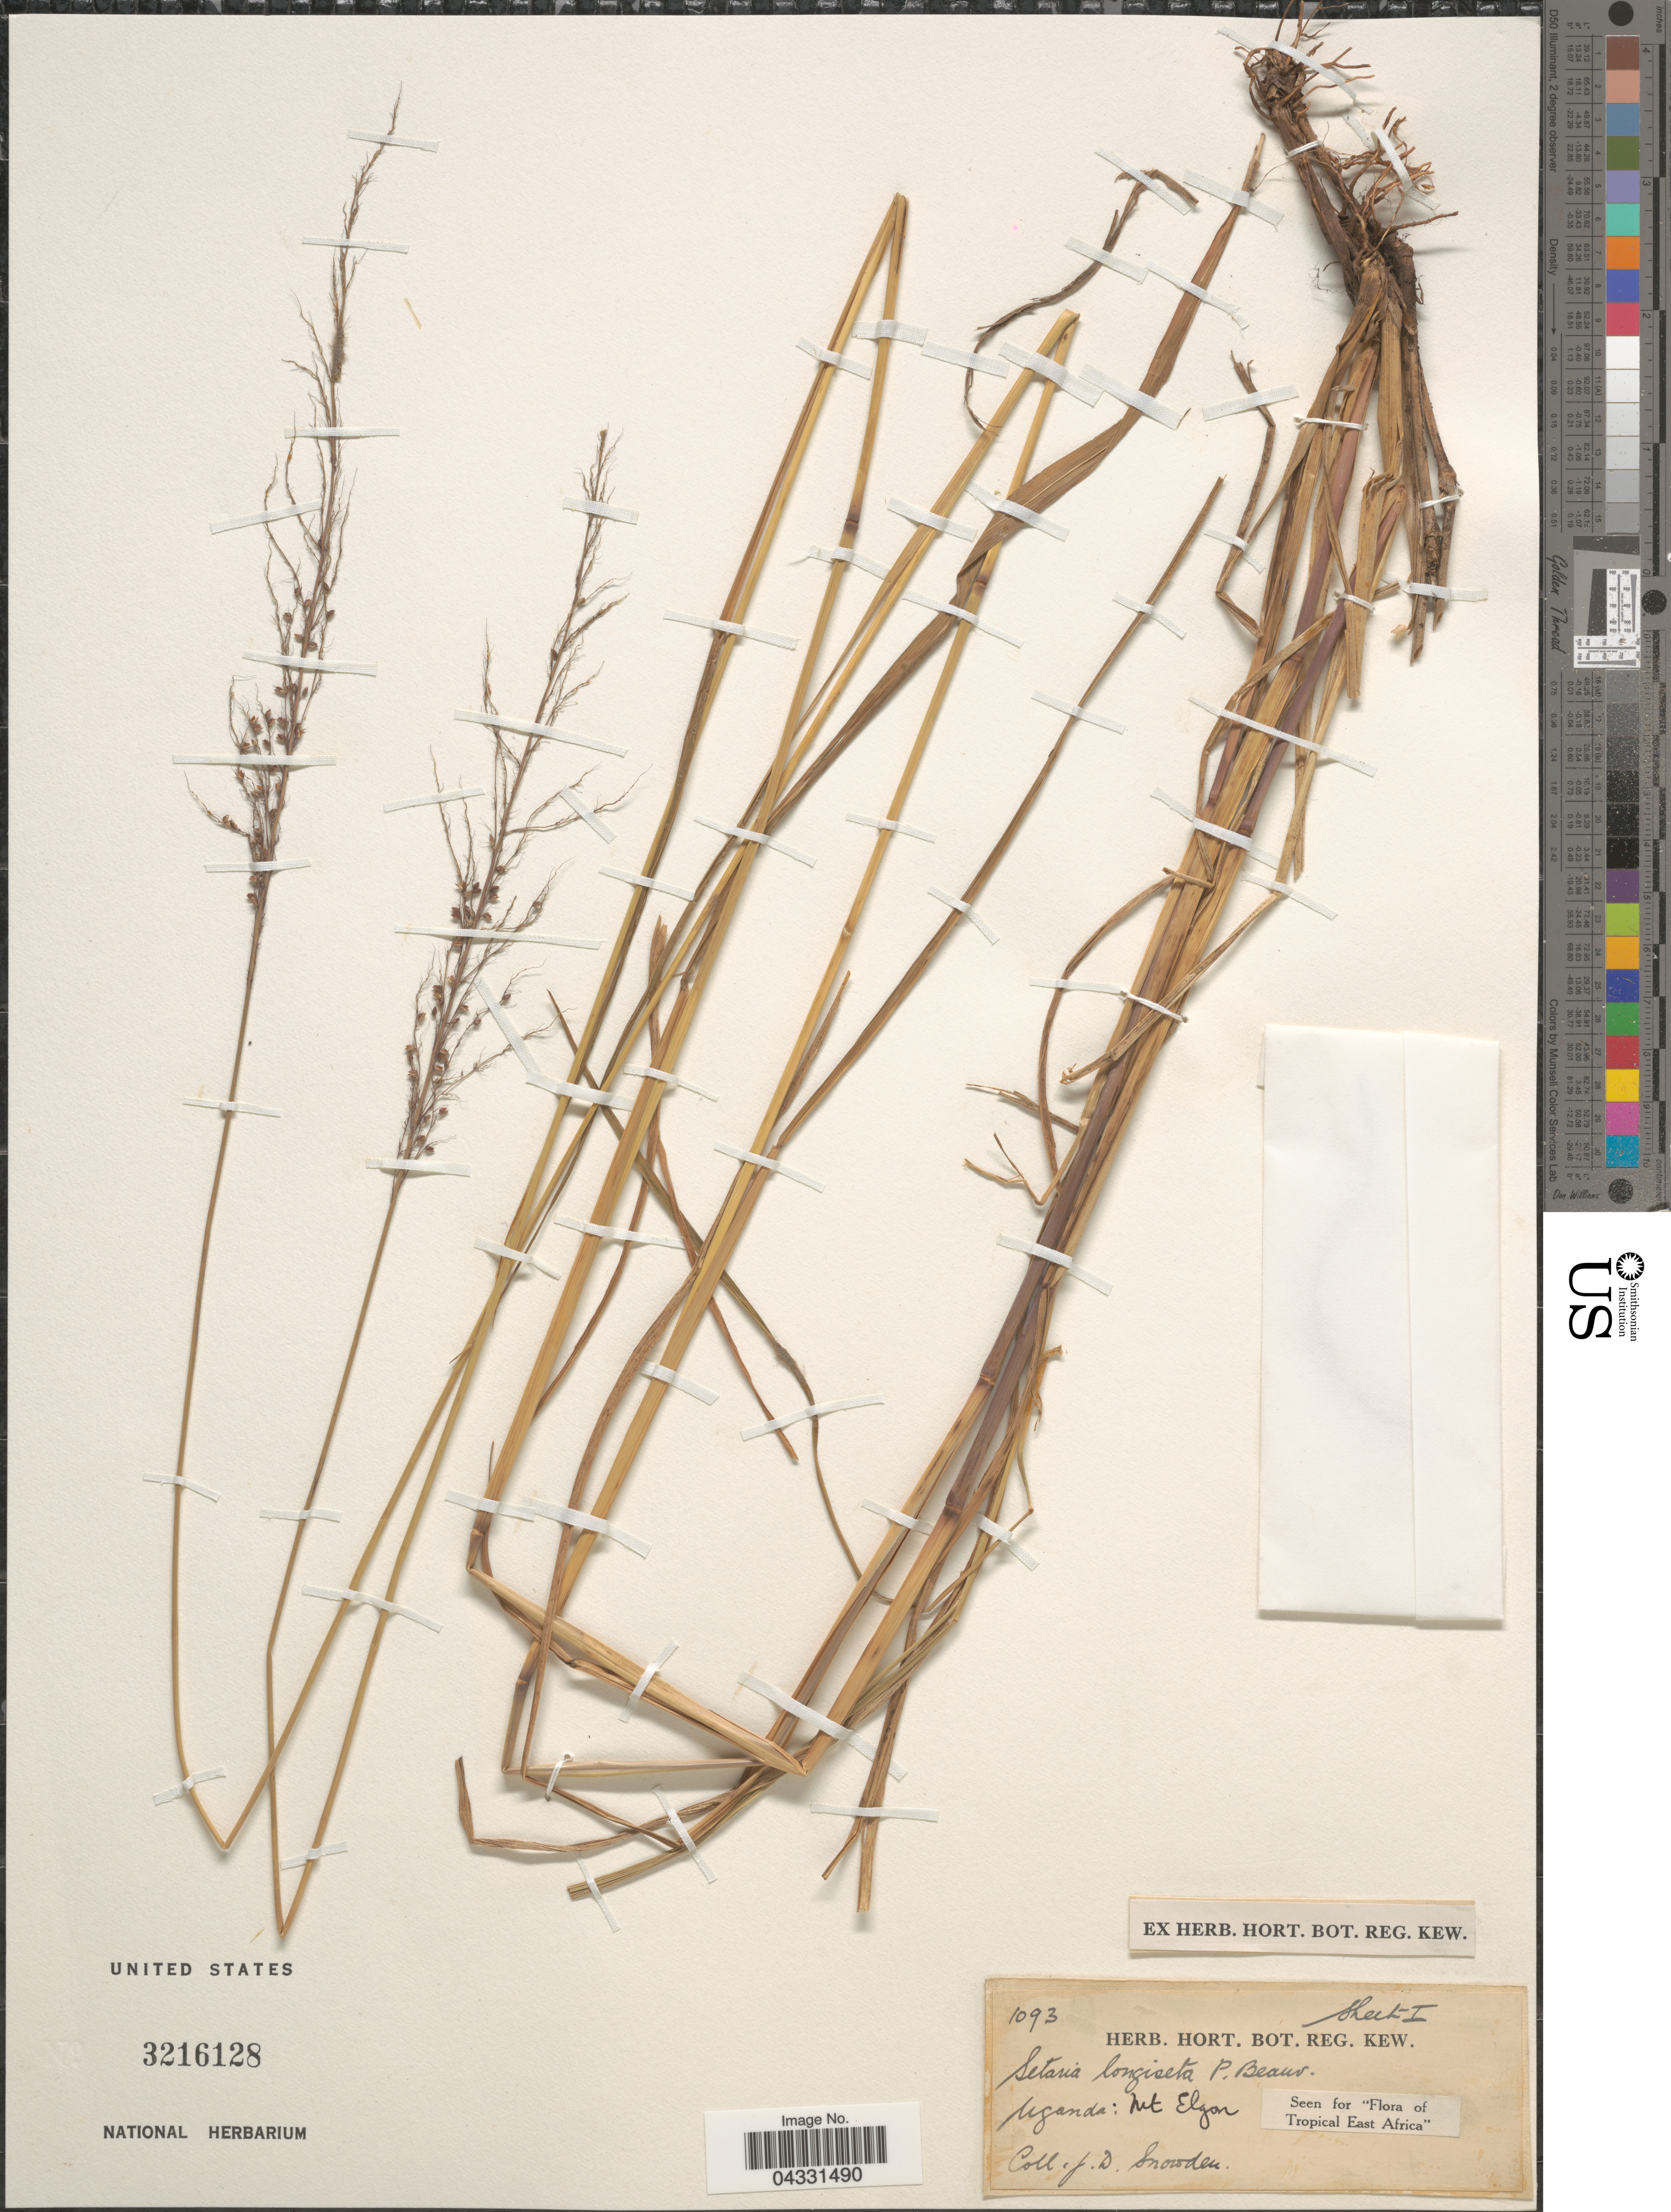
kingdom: Plantae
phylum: Tracheophyta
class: Liliopsida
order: Poales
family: Poaceae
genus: Setaria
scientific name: Setaria longiseta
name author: P. Beauv.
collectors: J. Snowden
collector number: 1093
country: Uganda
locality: Mt. Elgon.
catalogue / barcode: US 3216128